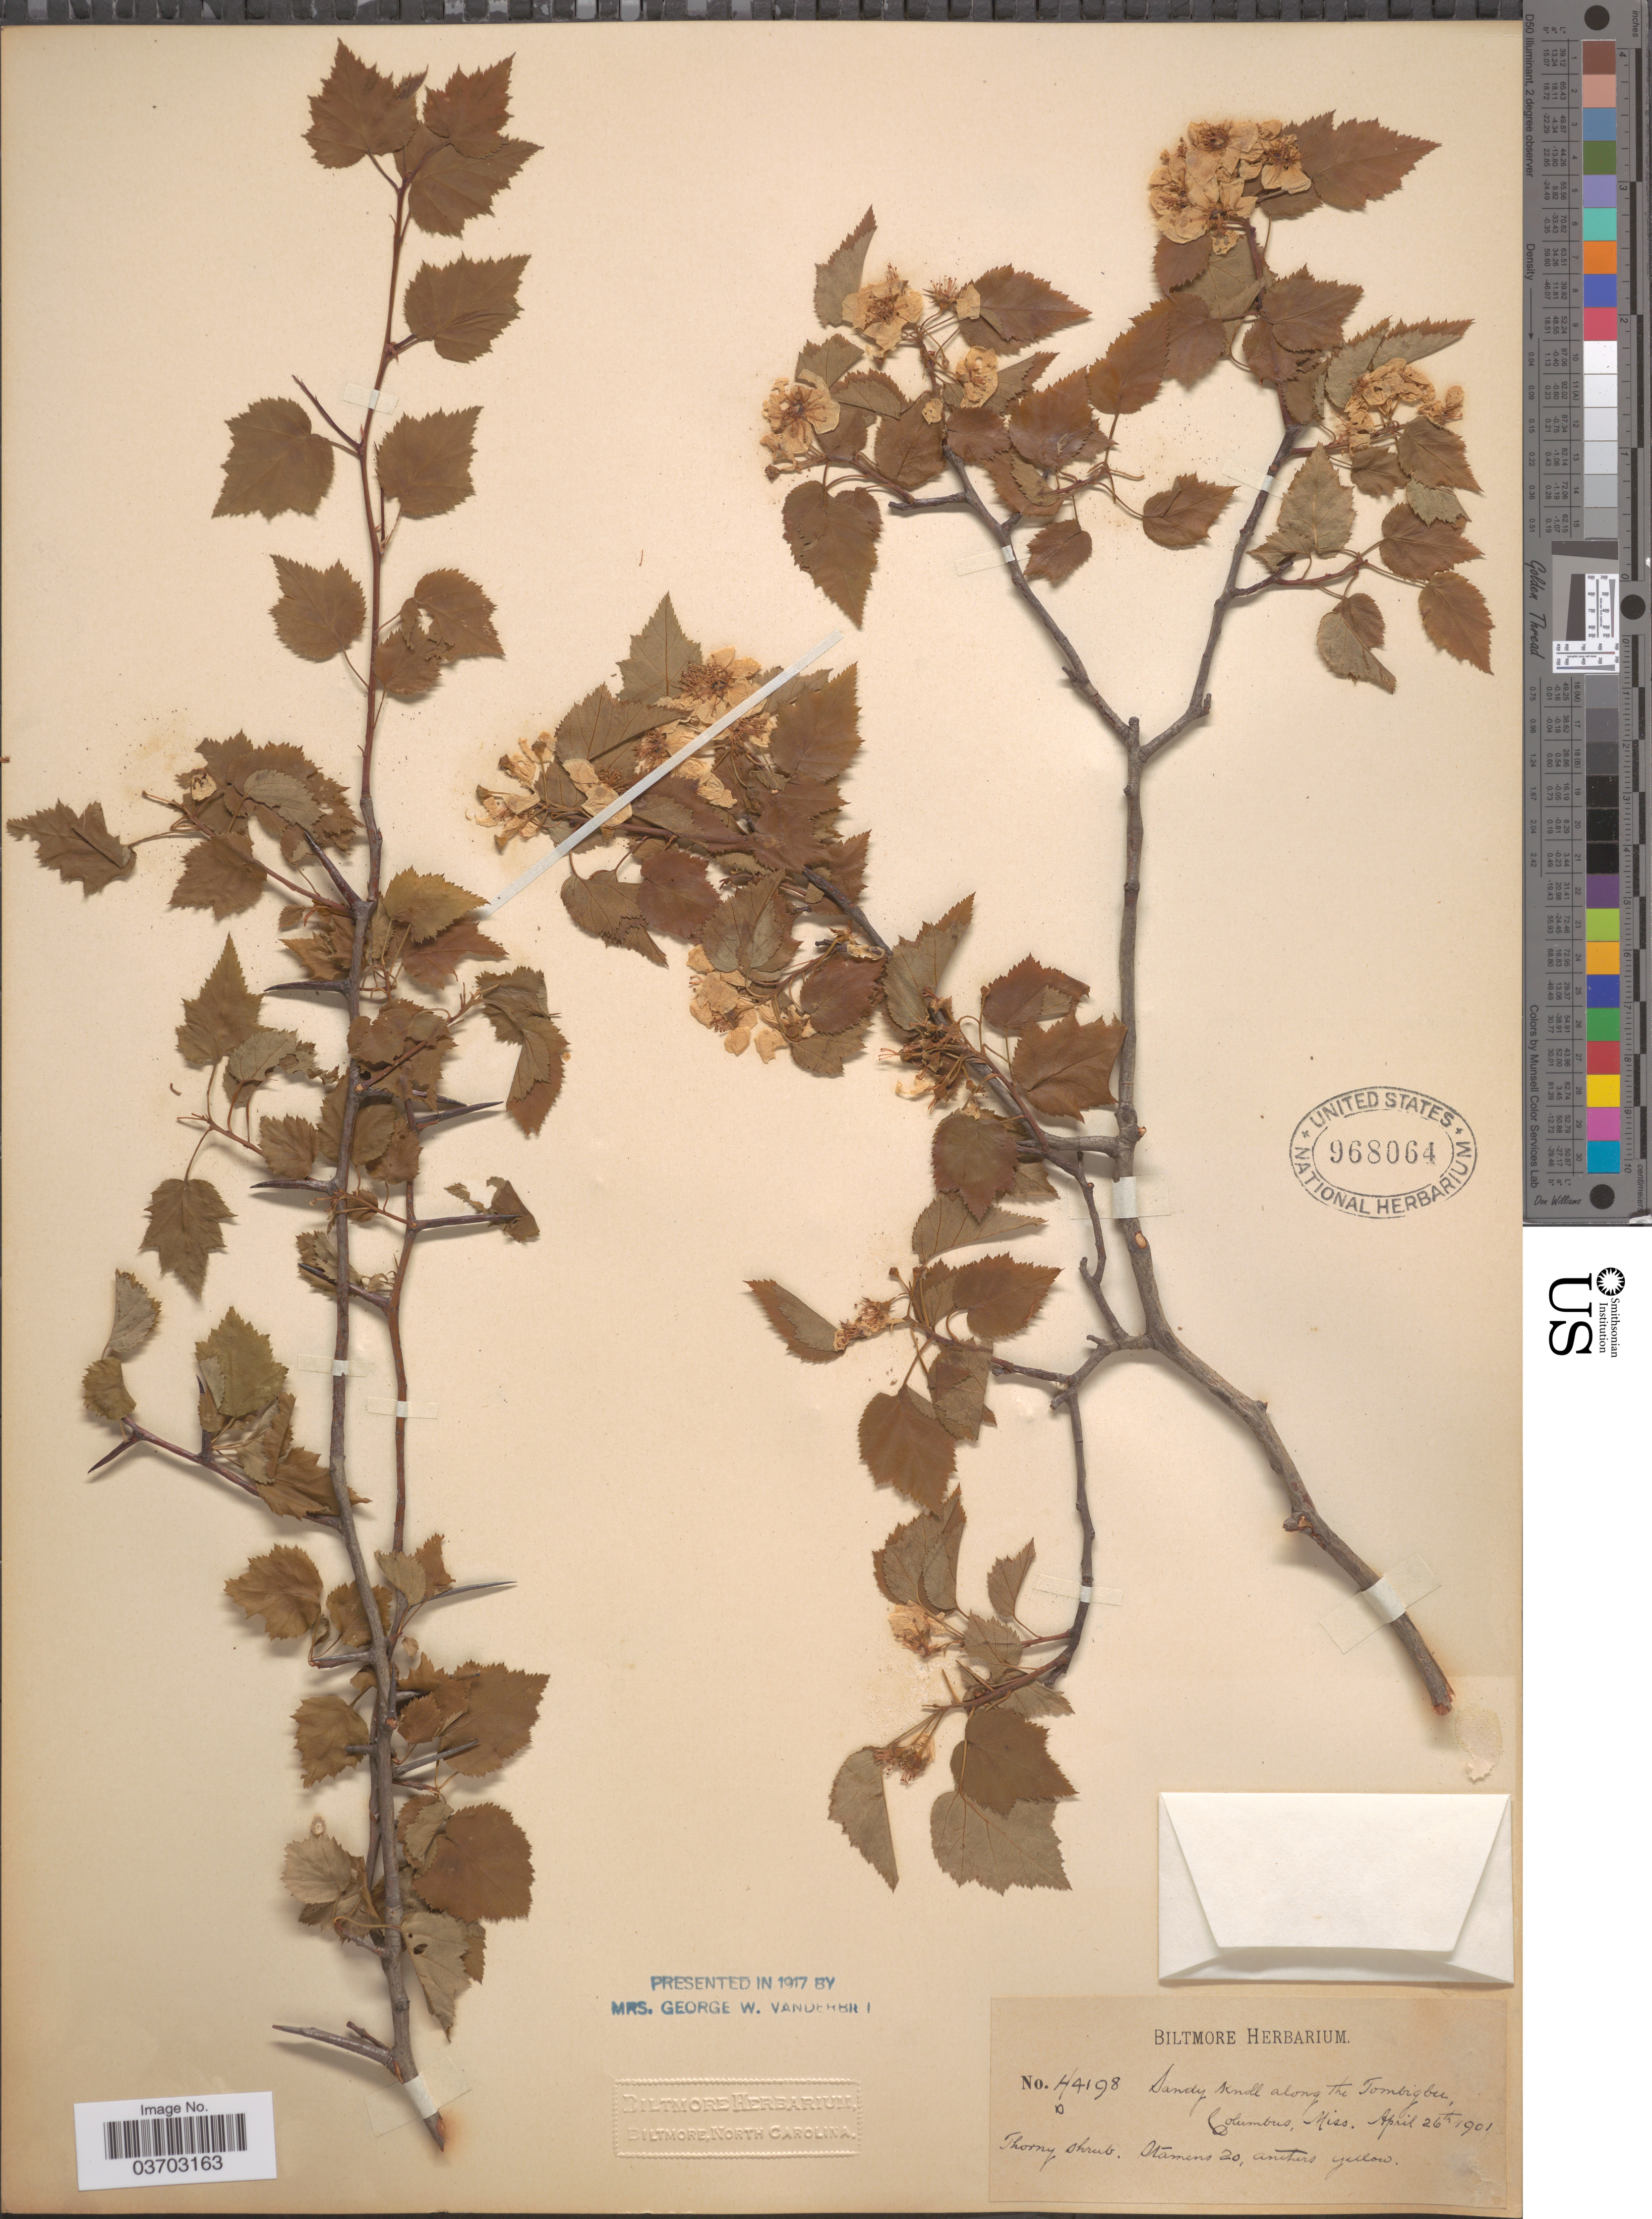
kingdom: Plantae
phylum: Tracheophyta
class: Magnoliopsida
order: Rosales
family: Rosaceae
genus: Crataegus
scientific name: Crataegus sp.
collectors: ex herb. Biltmore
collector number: H4198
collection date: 1901-04-26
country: United States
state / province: Mississippi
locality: Along the Tombigbee, Columbus.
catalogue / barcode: US 968064